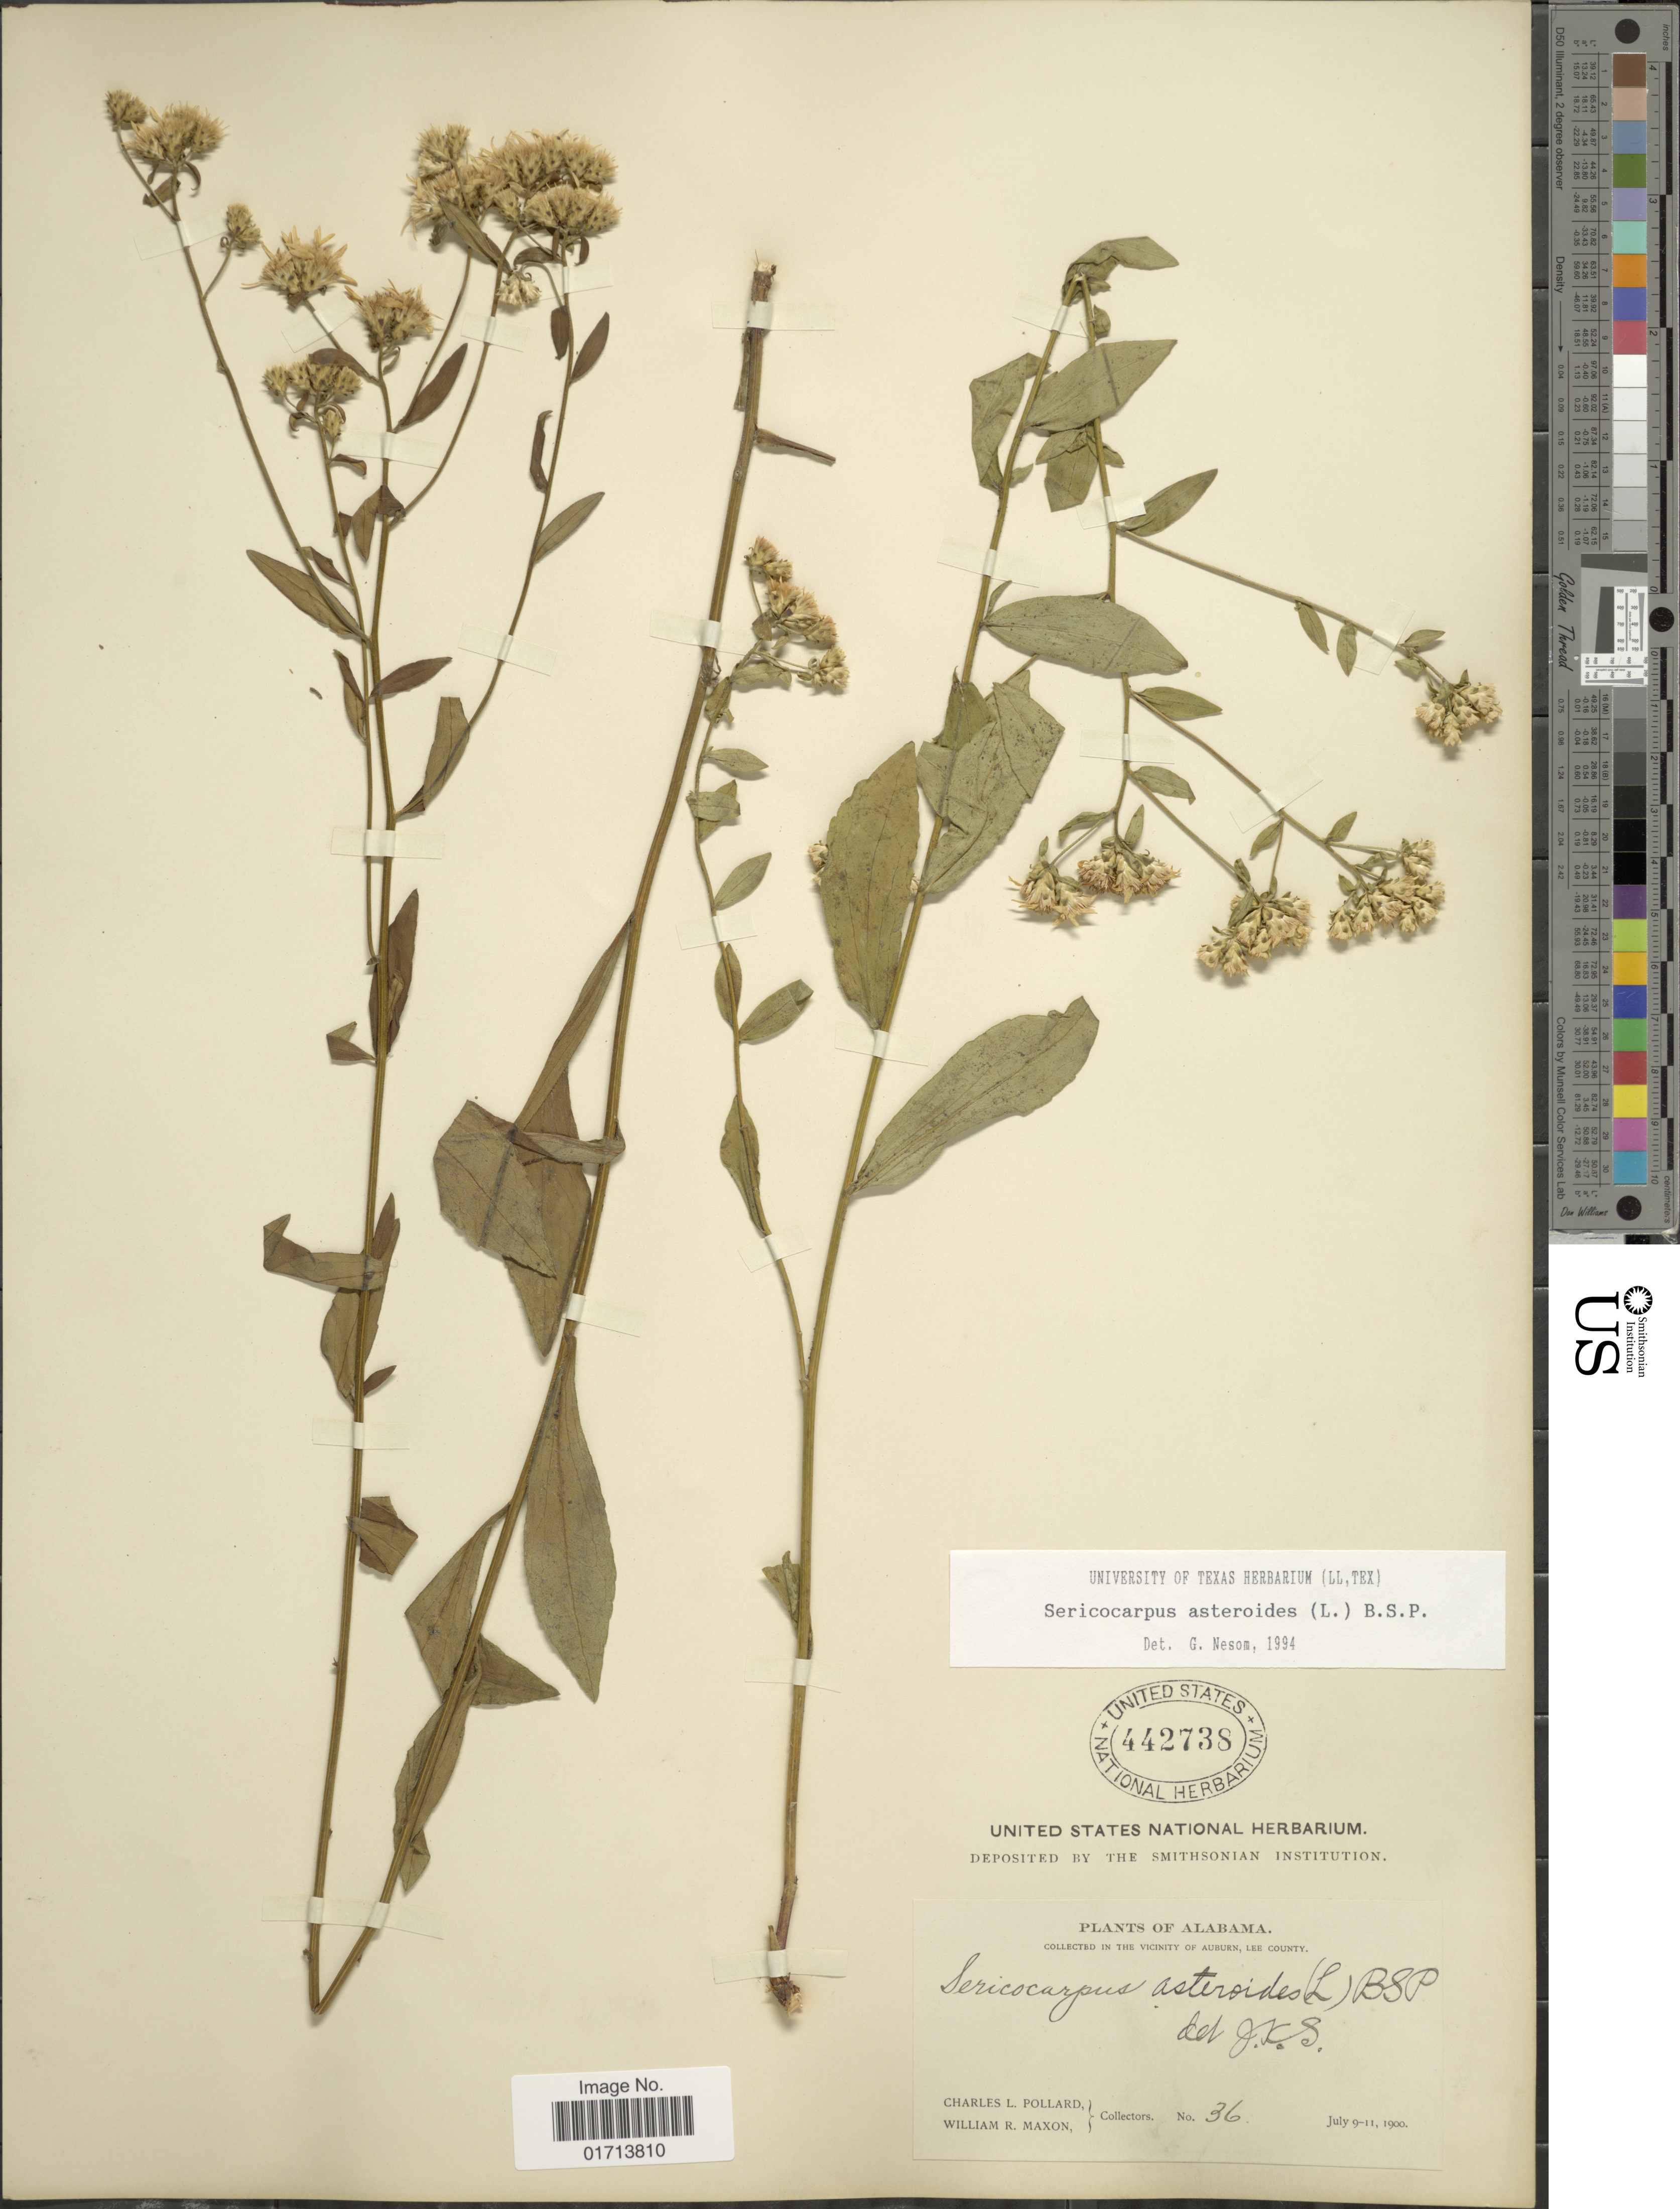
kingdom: Plantae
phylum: Tracheophyta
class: Magnoliopsida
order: Asterales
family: Asteraceae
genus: Sericocarpus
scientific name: Sericocarpus asteroides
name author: (L.) Britton, Stearns & Poggenb.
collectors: C. L. Pollard & W. R. Maxon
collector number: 36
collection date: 1900-07-09/1900-07-11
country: United States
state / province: Alabama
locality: In the vicinity of Auburn, Lee County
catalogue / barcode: US 442738